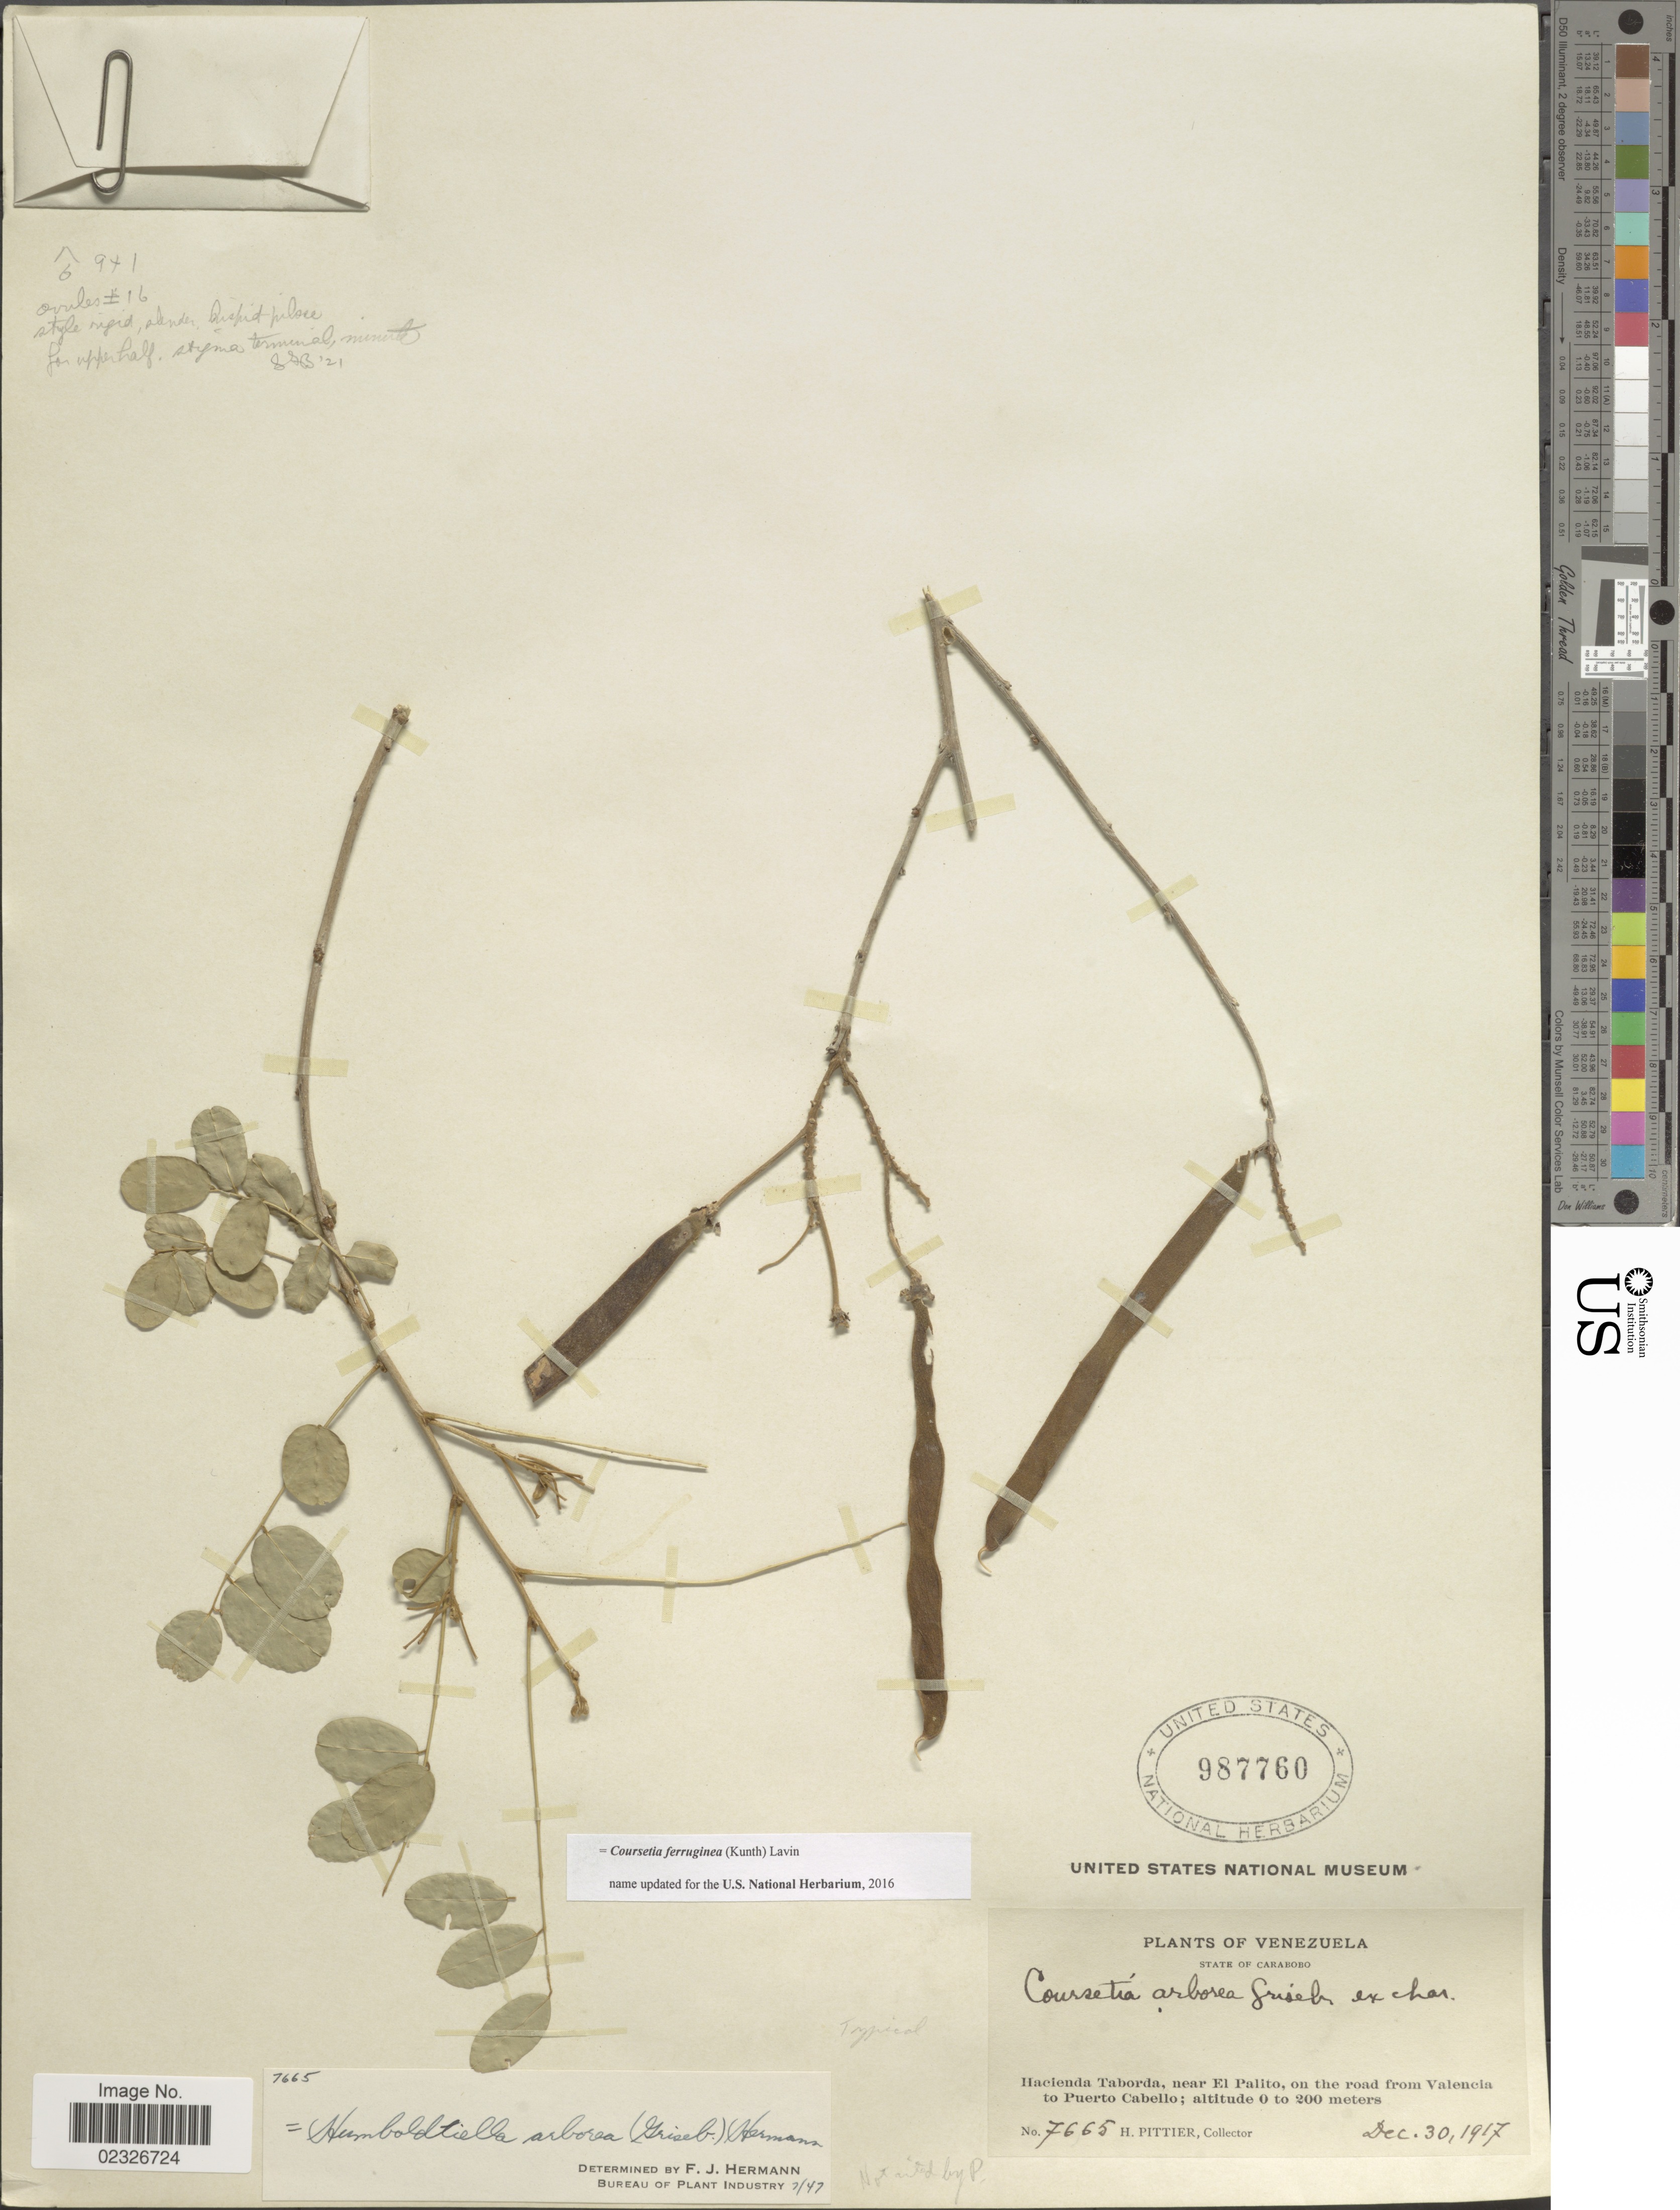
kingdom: Plantae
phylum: Tracheophyta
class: Magnoliopsida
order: Fabales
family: Fabaceae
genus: Coursetia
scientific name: Coursetia ferruginea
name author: (Kunth) Lavin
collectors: H. F. Pittier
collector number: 7665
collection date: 1917-12-30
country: Venezuela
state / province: Carabobo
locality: State of Carabobo. Hacienda Taborda, near El Palito, on the road from Valencia to Puerto Cabello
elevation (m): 0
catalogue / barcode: US 987760